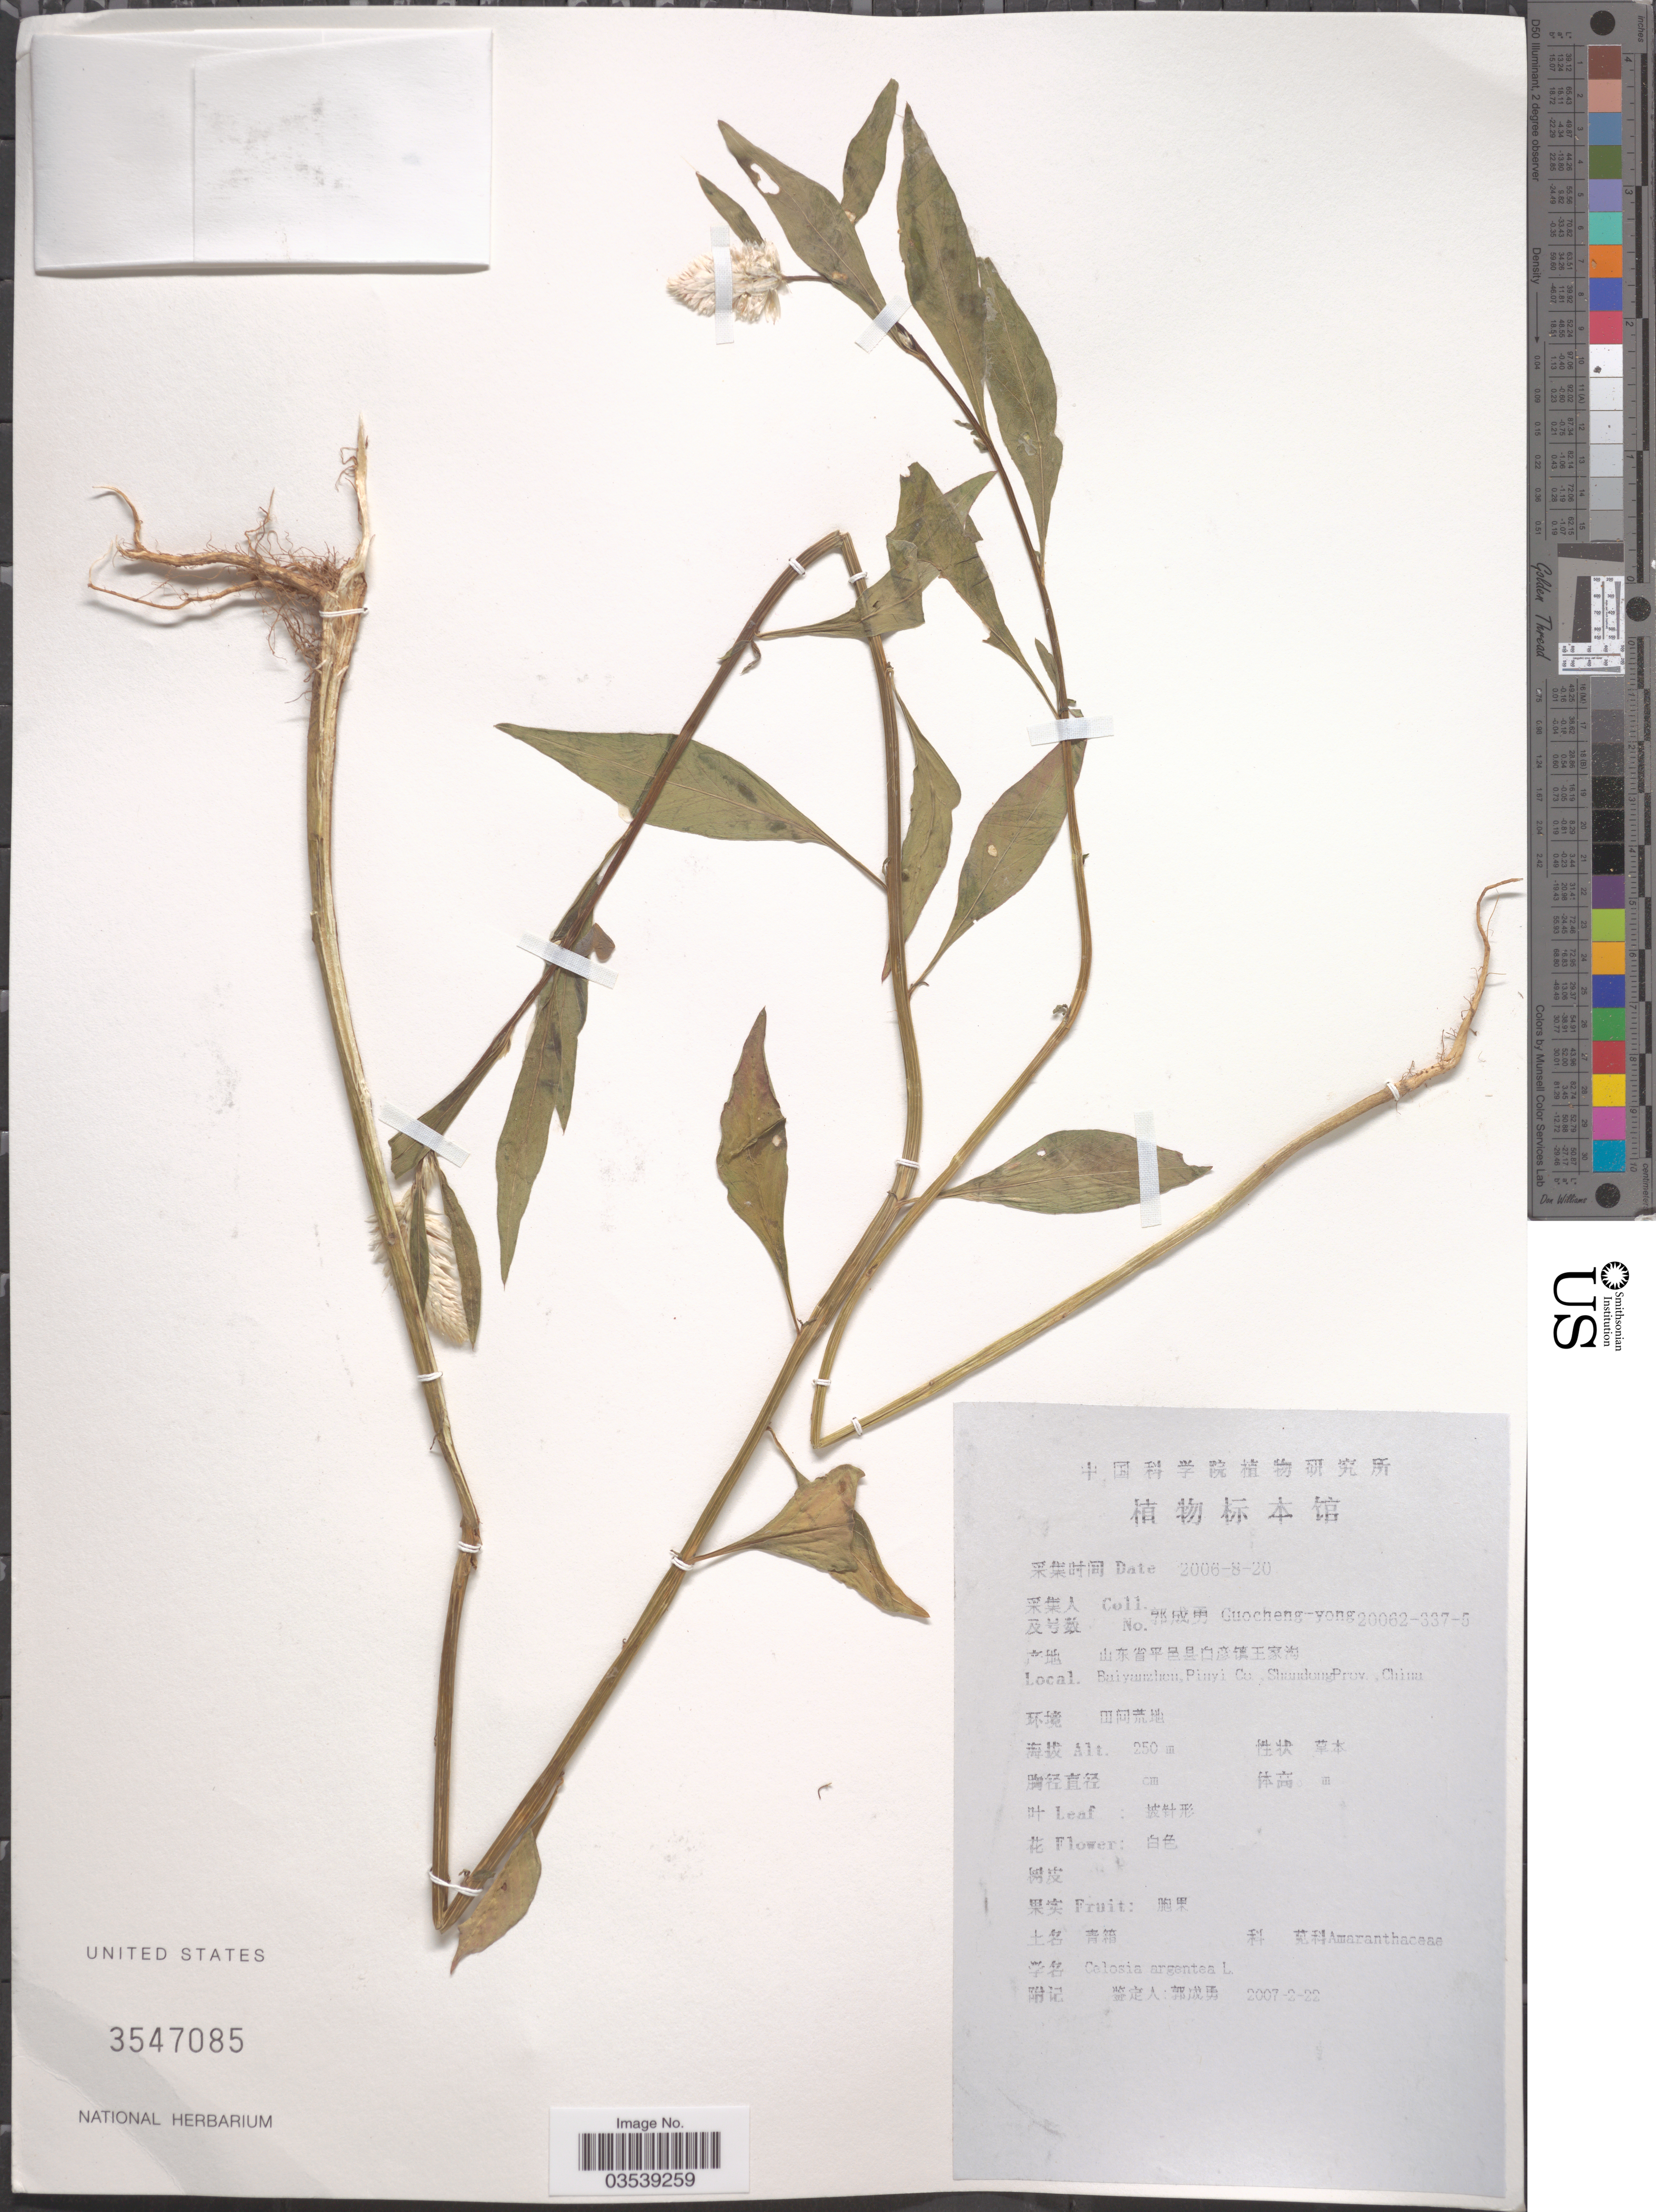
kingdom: Plantae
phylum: Tracheophyta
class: Magnoliopsida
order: Caryophyllales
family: Amaranthaceae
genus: Celosia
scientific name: Celosia argentea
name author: L.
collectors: Guo cheng-yong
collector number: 20062-337-5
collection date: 2006-08-20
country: China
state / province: Shandong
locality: Baiyanzhen [interpreted], Pinyi Co.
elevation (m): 250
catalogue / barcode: US 3547085